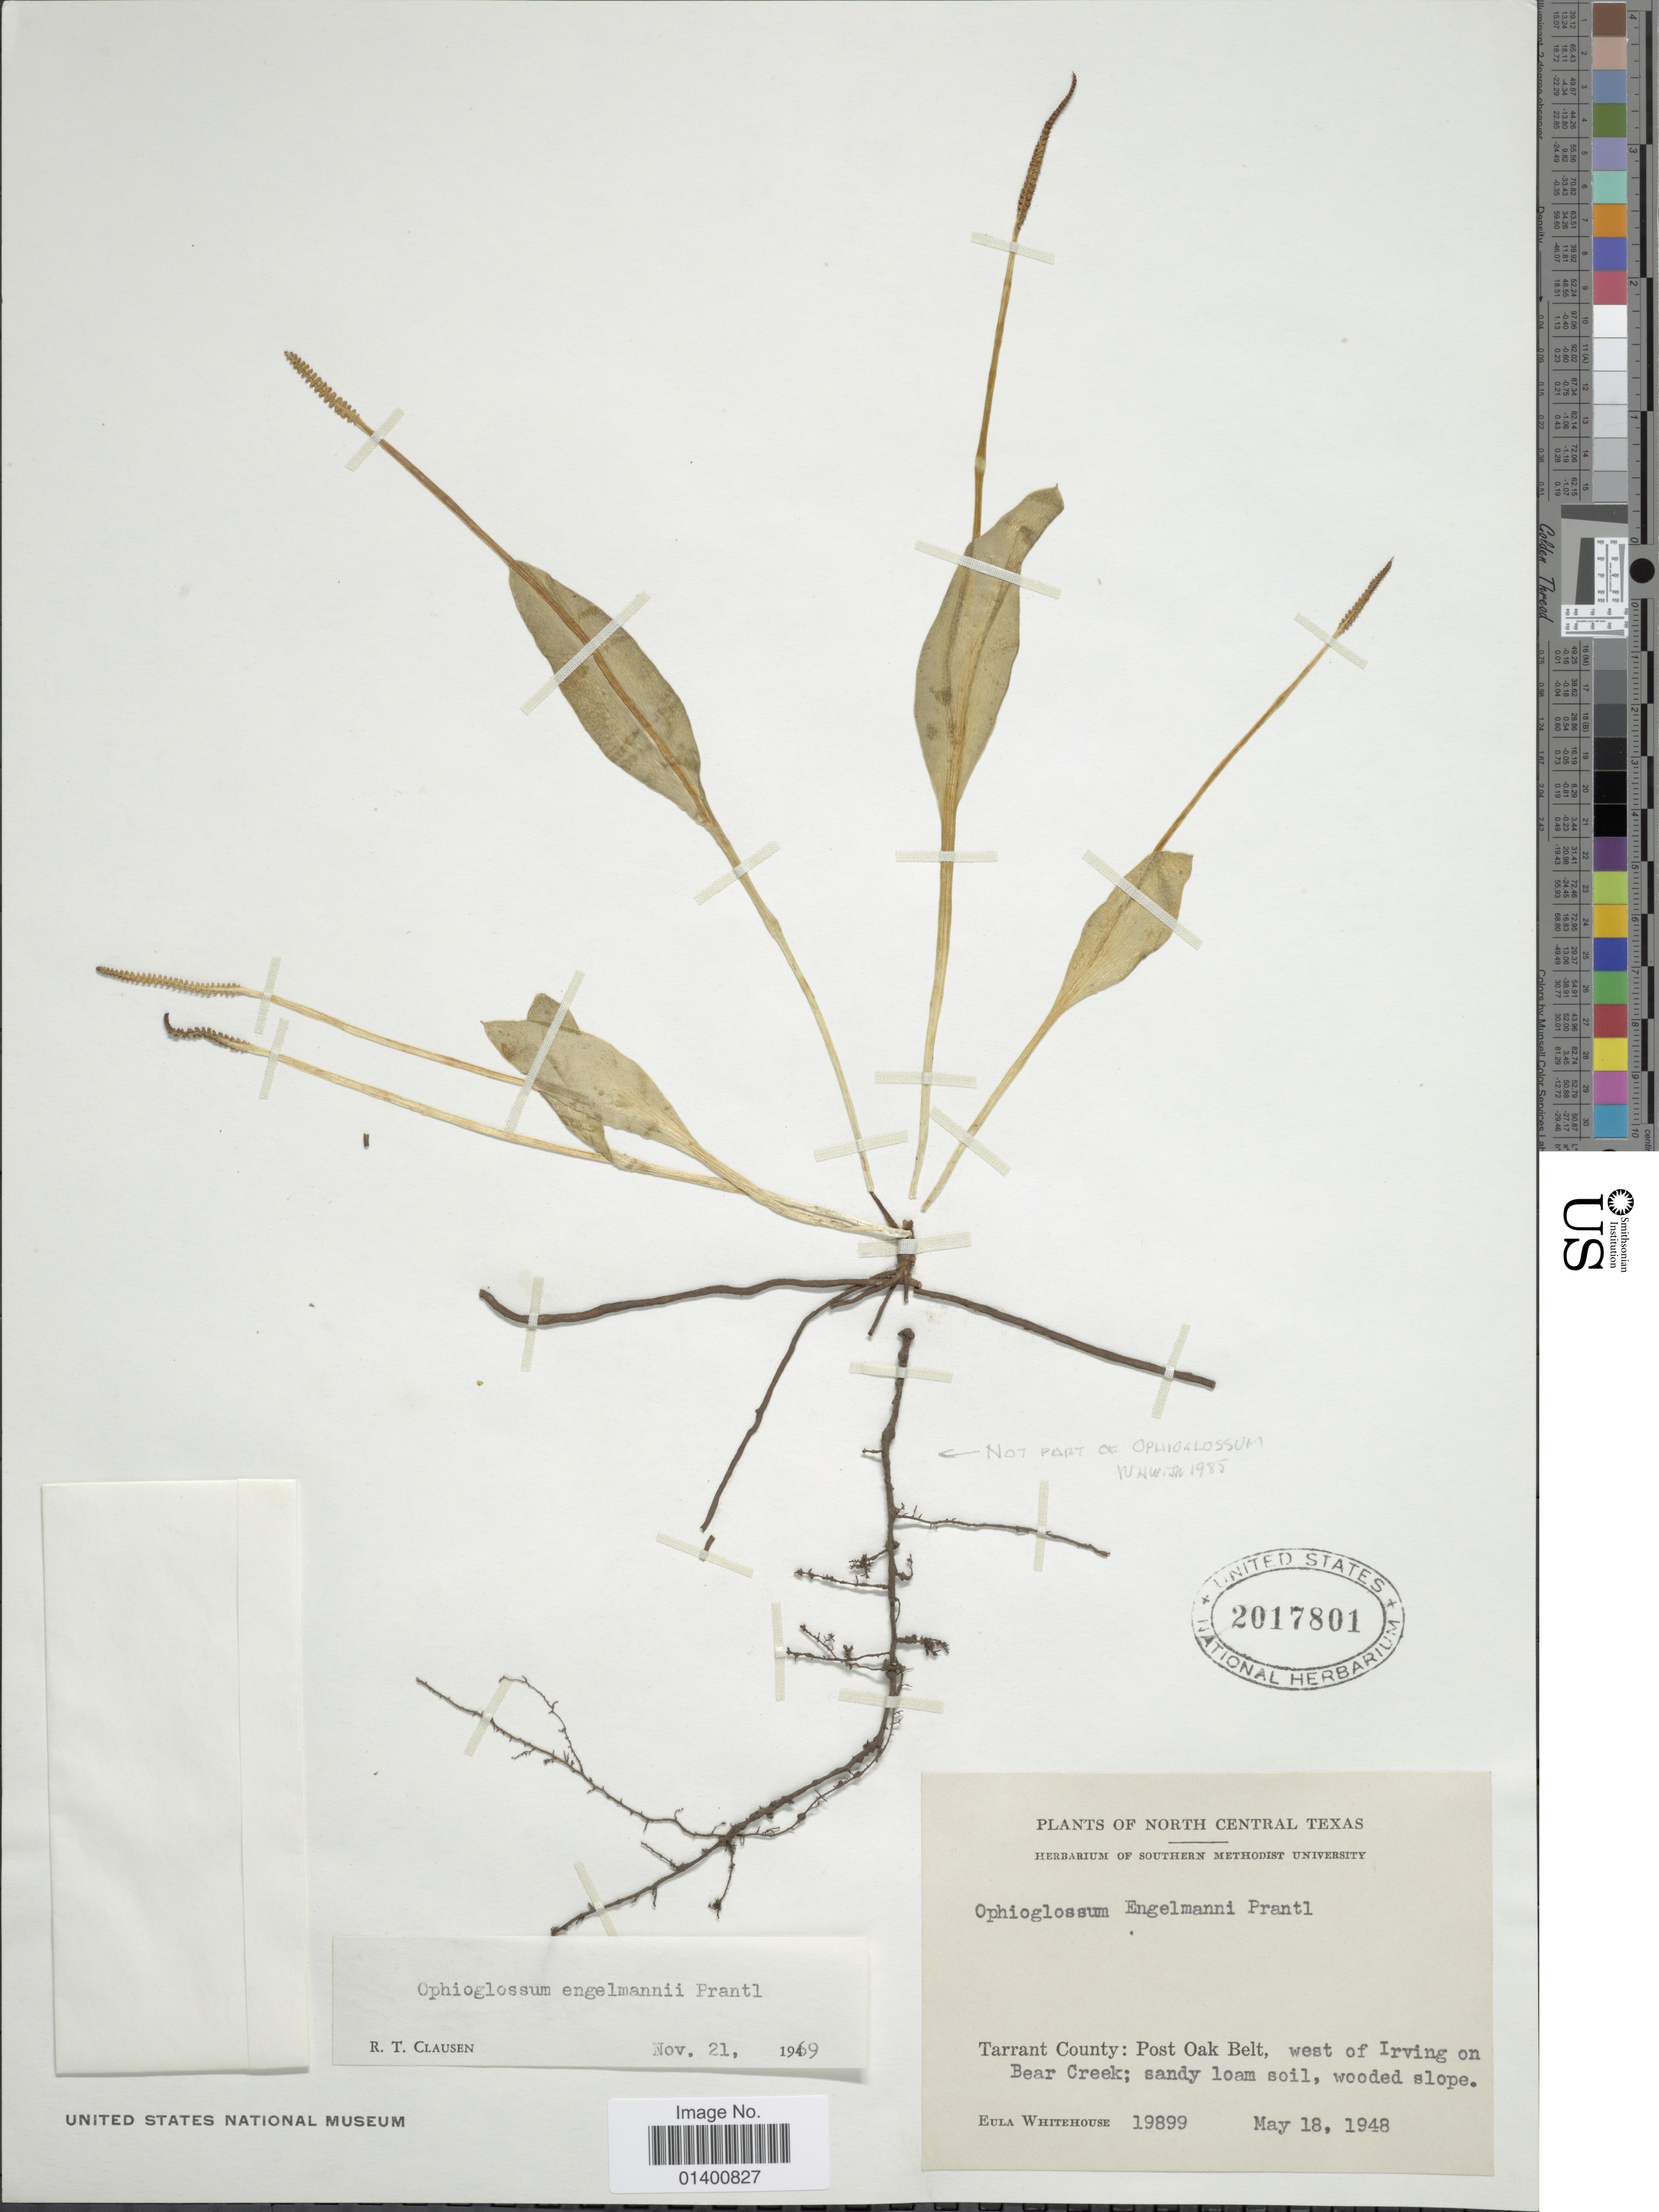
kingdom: Plantae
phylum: Tracheophyta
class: Polypodiopsida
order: Ophioglossales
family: Ophioglossaceae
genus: Ophioglossum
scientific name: Ophioglossum engelmannii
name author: Prantl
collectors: E. Whitehouse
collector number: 19899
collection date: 1948-05-18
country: United States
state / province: Texas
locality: Central Texas, Tarrant County: Post Oak Belt, west of Irving on Bear Creek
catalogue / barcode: US 2017801